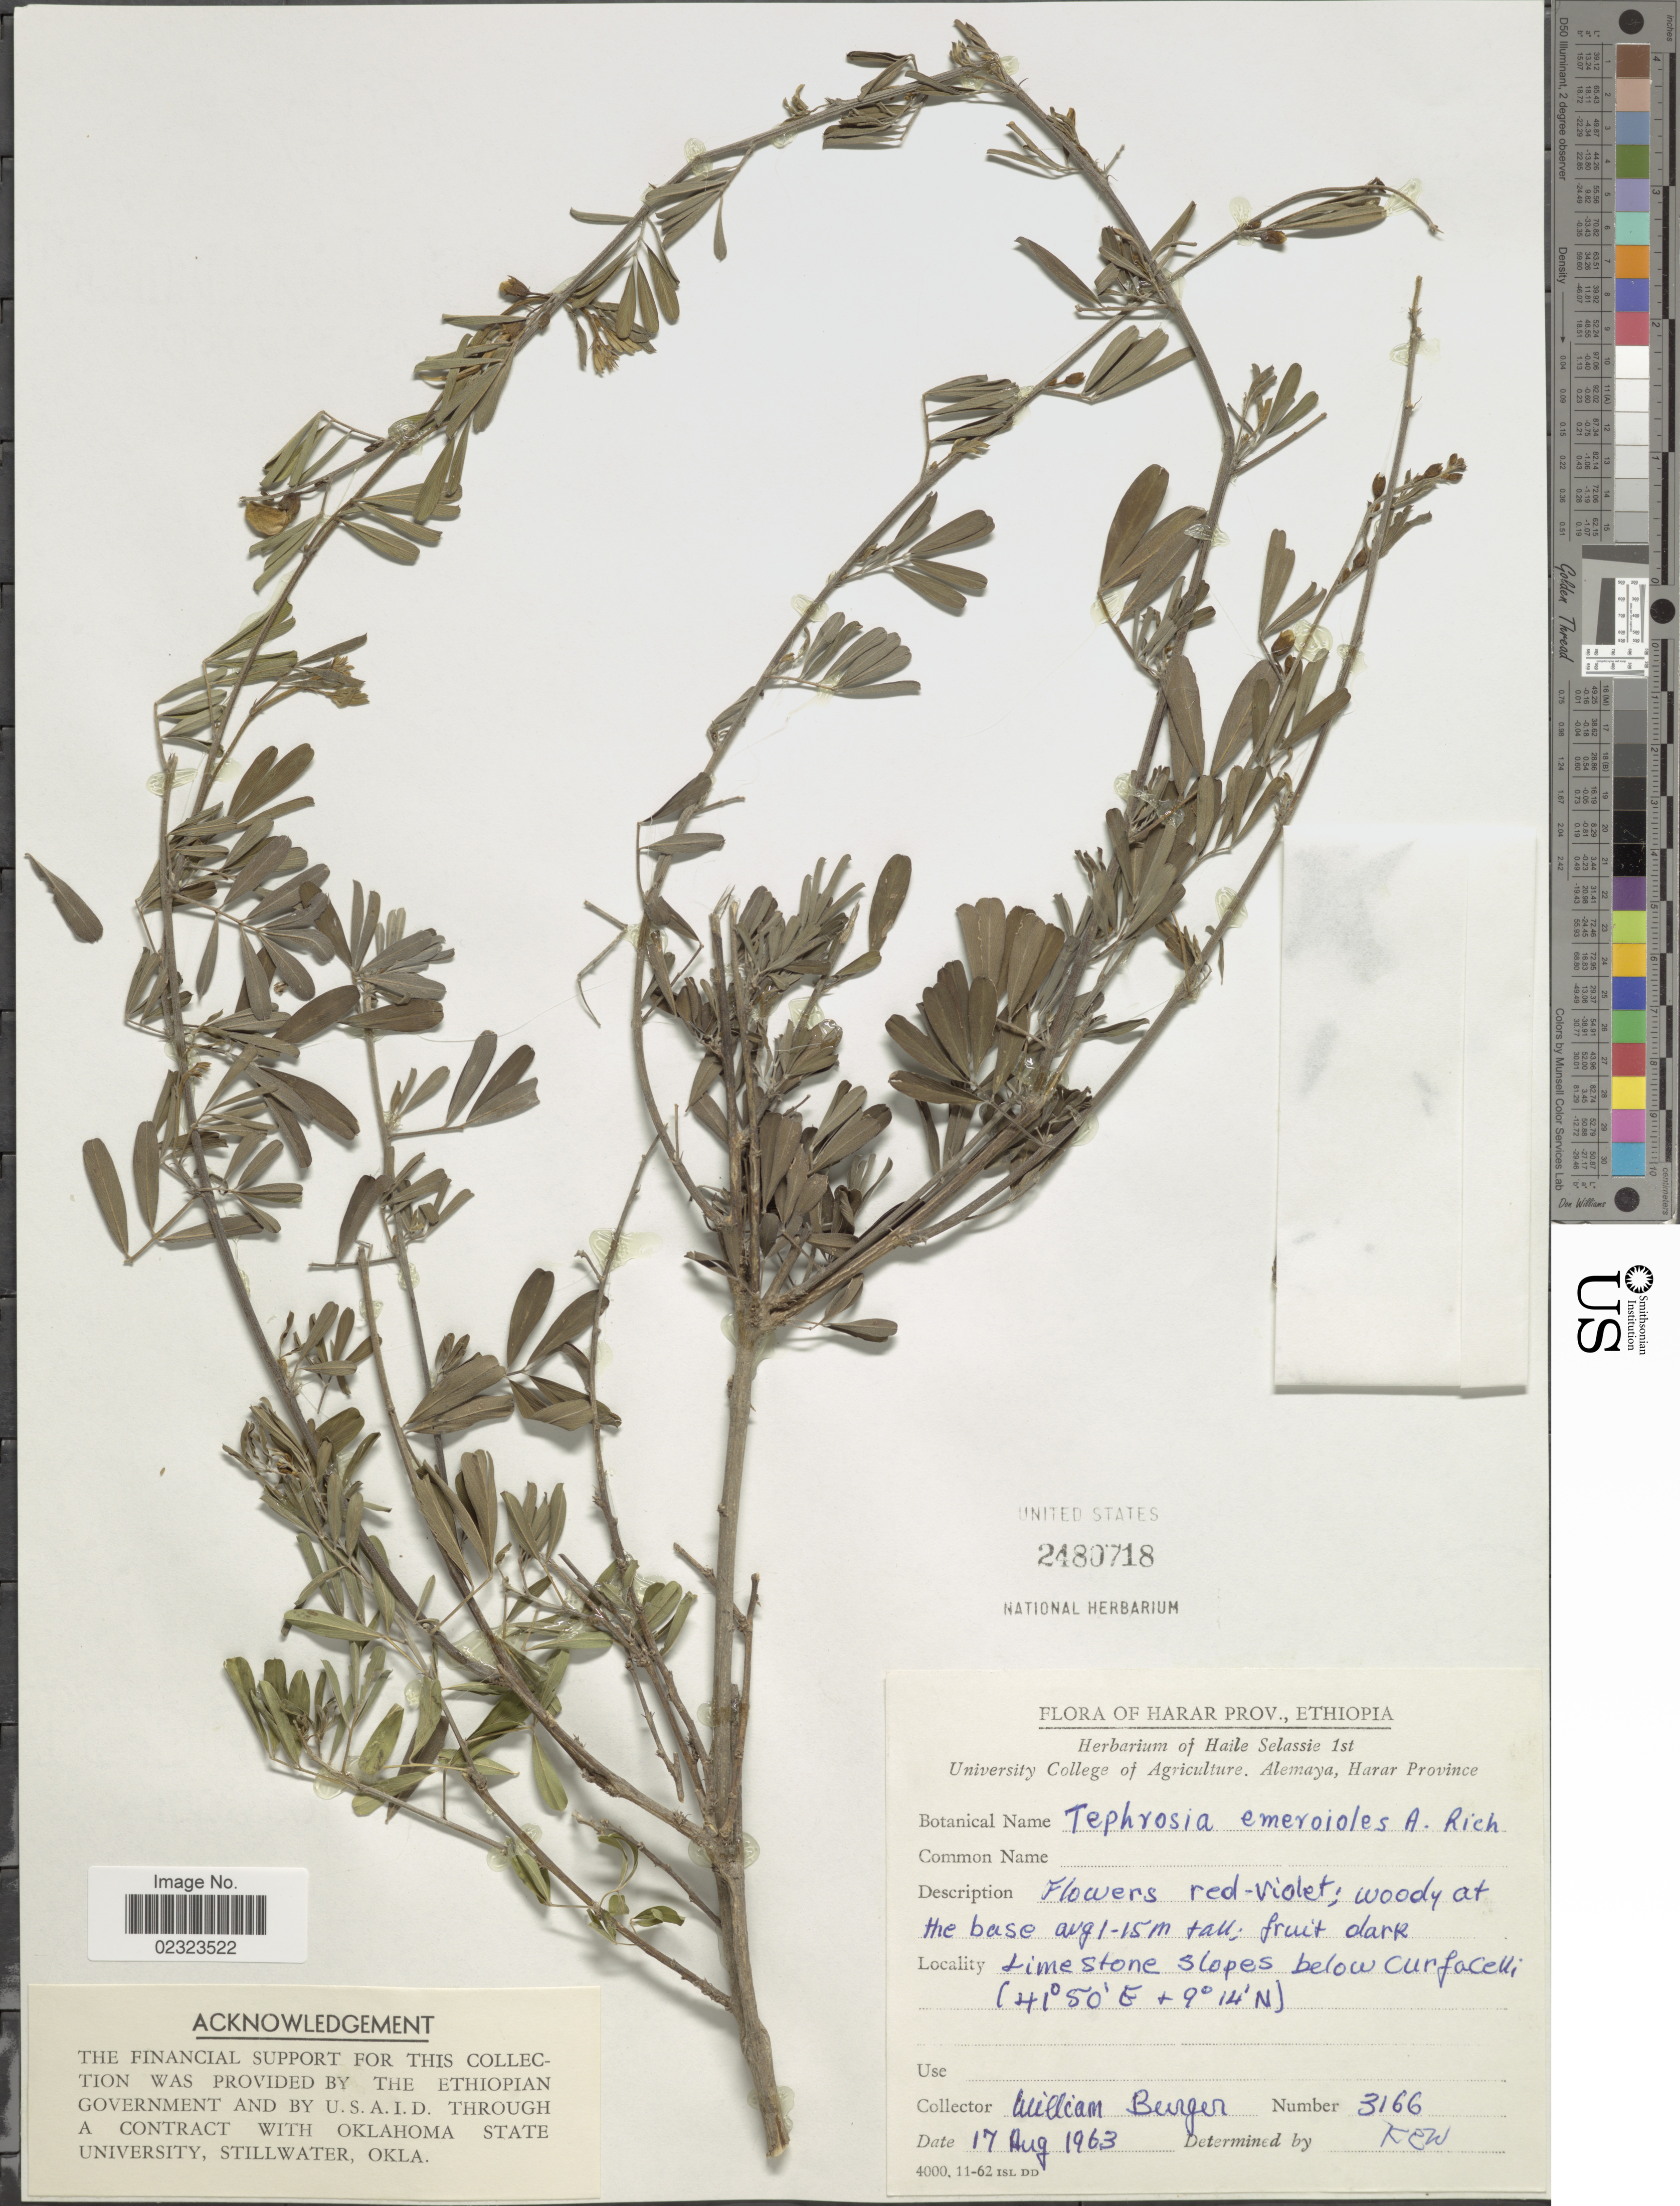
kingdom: Plantae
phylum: Tracheophyta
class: Magnoliopsida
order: Fabales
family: Fabaceae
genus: Tephrosia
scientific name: Tephrosia emeroides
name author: A. Rich.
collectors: W. Burger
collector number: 3166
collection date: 1963-08-17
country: Ethiopia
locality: Harar Prov., limestone slopes below curfacelli.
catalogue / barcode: US 2480718